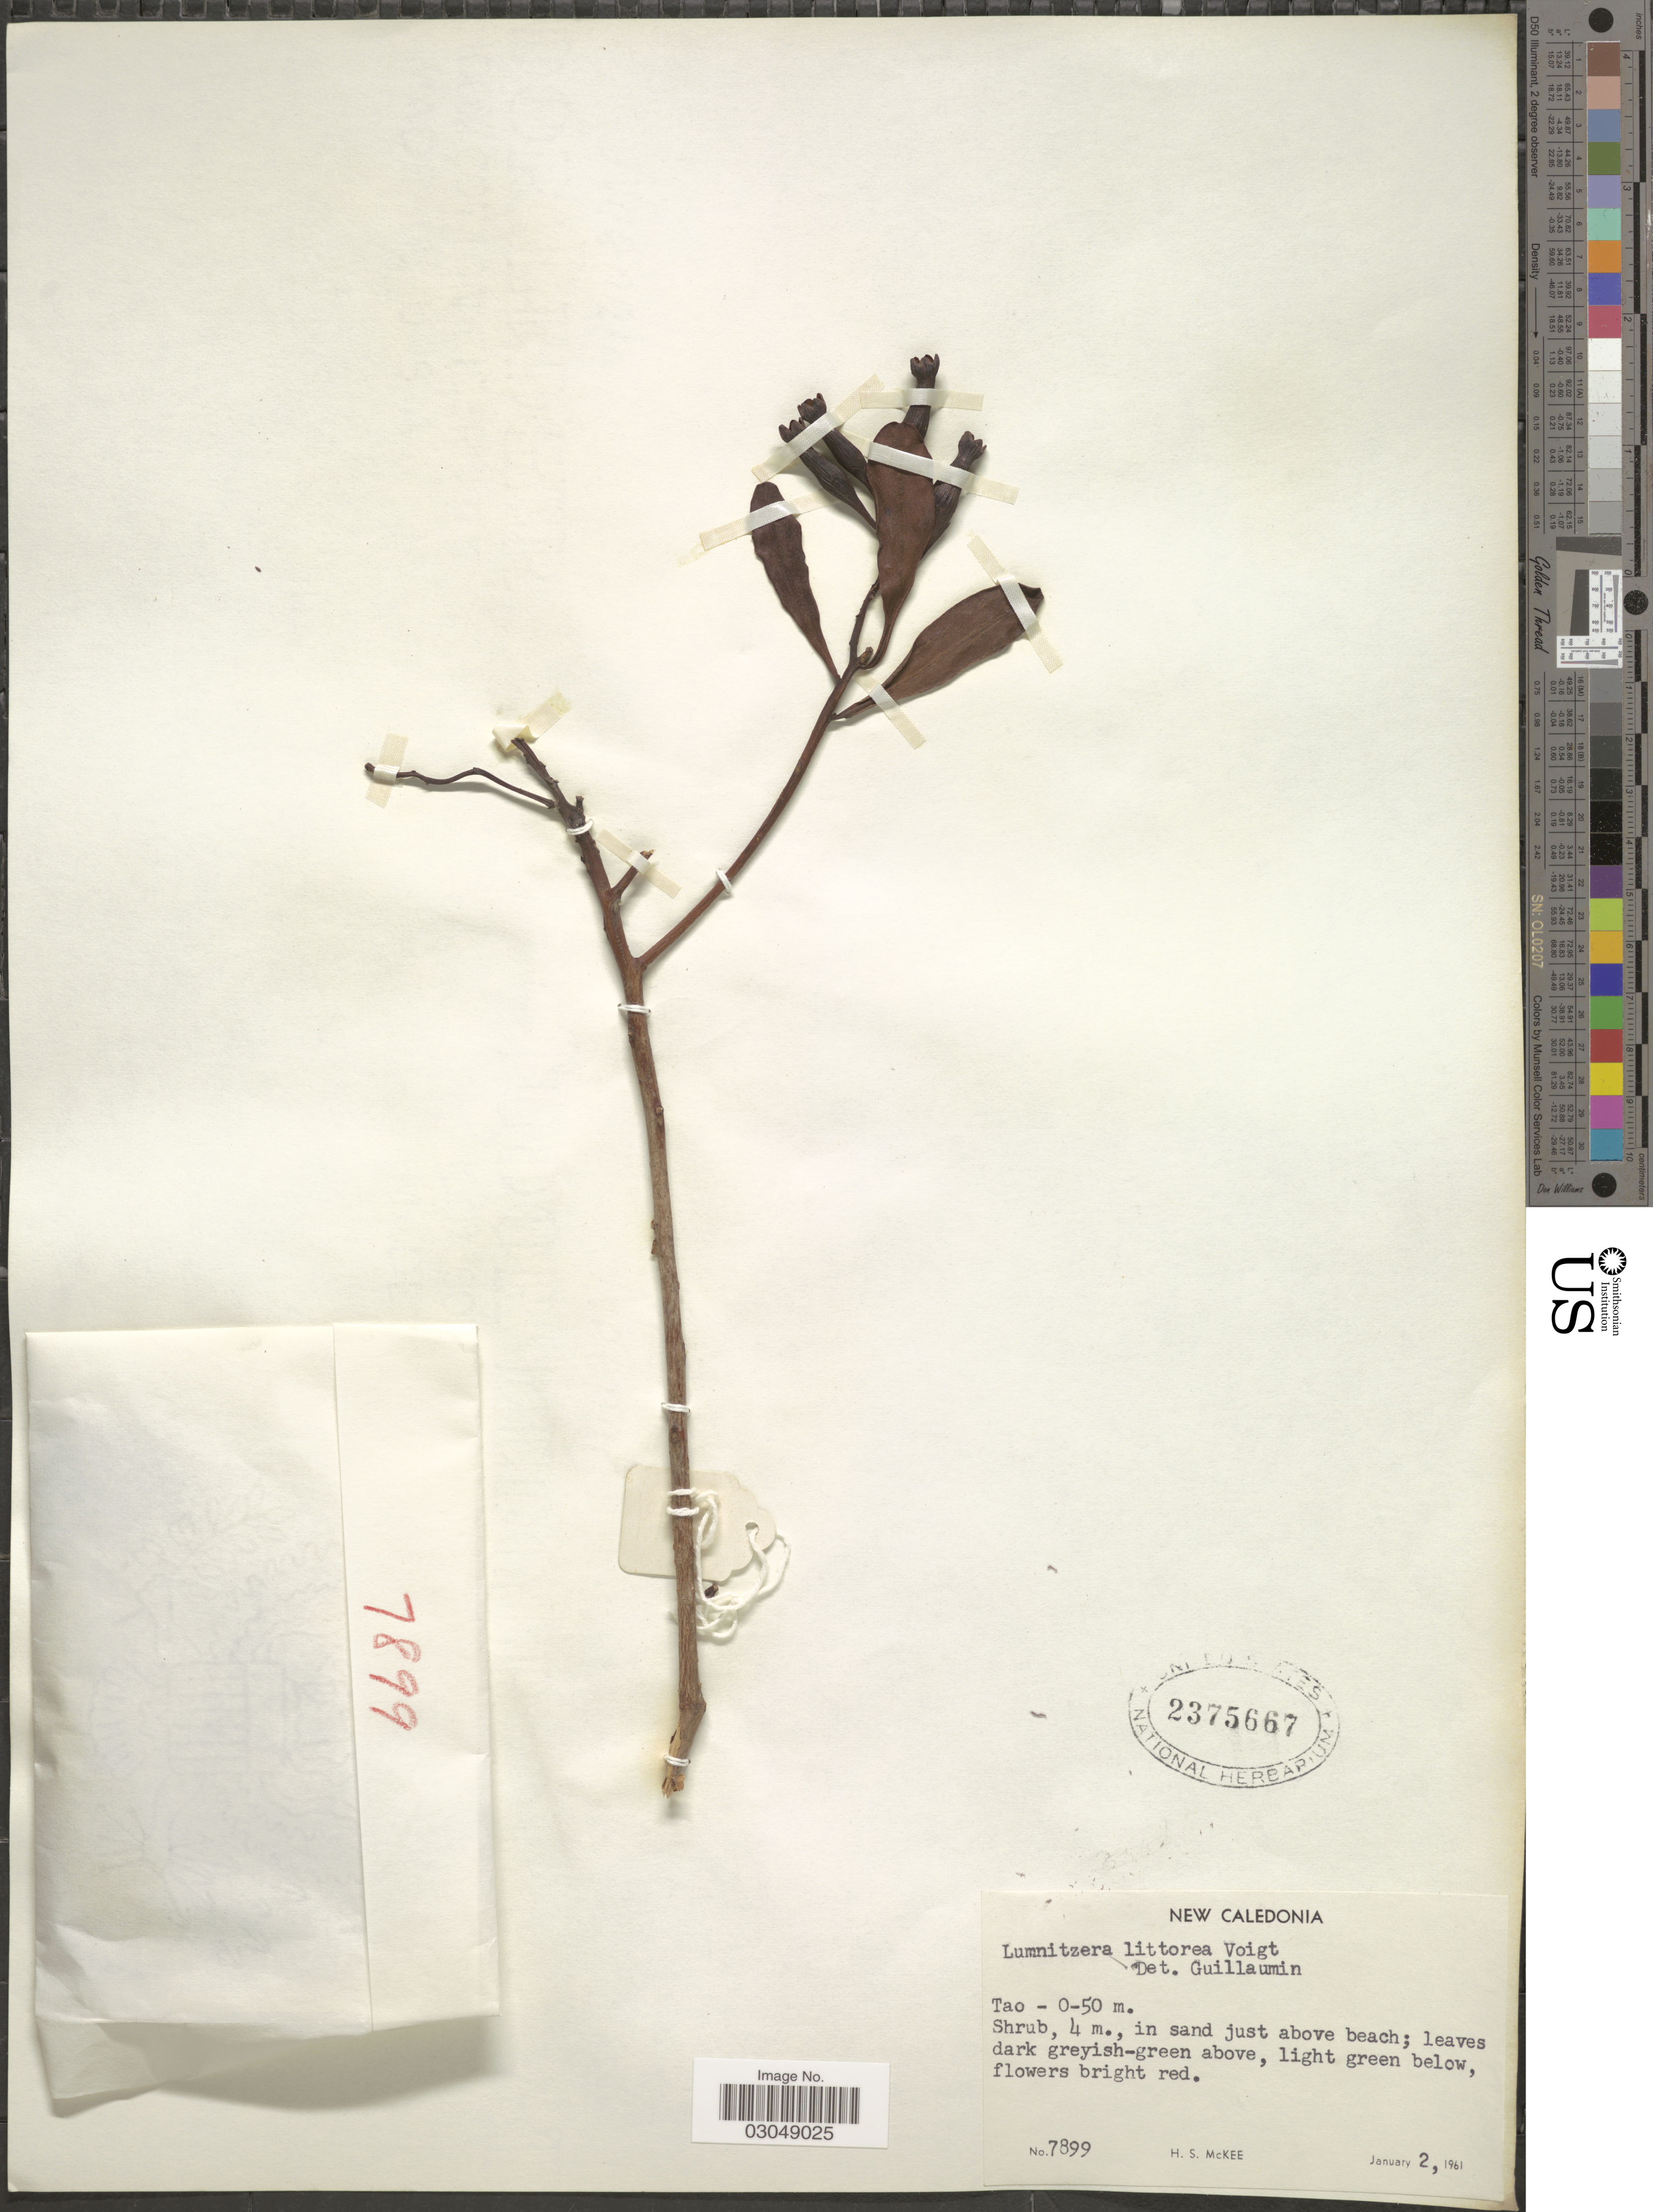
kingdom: Plantae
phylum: Tracheophyta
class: Magnoliopsida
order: Myrtales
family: Combretaceae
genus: Lumnitzera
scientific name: Lumnitzera littorea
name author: (Jack) Voight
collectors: H. S. McKee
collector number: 7899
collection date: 1961-01-02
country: New Caledonia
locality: Tao.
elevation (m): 0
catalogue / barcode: US 2375667